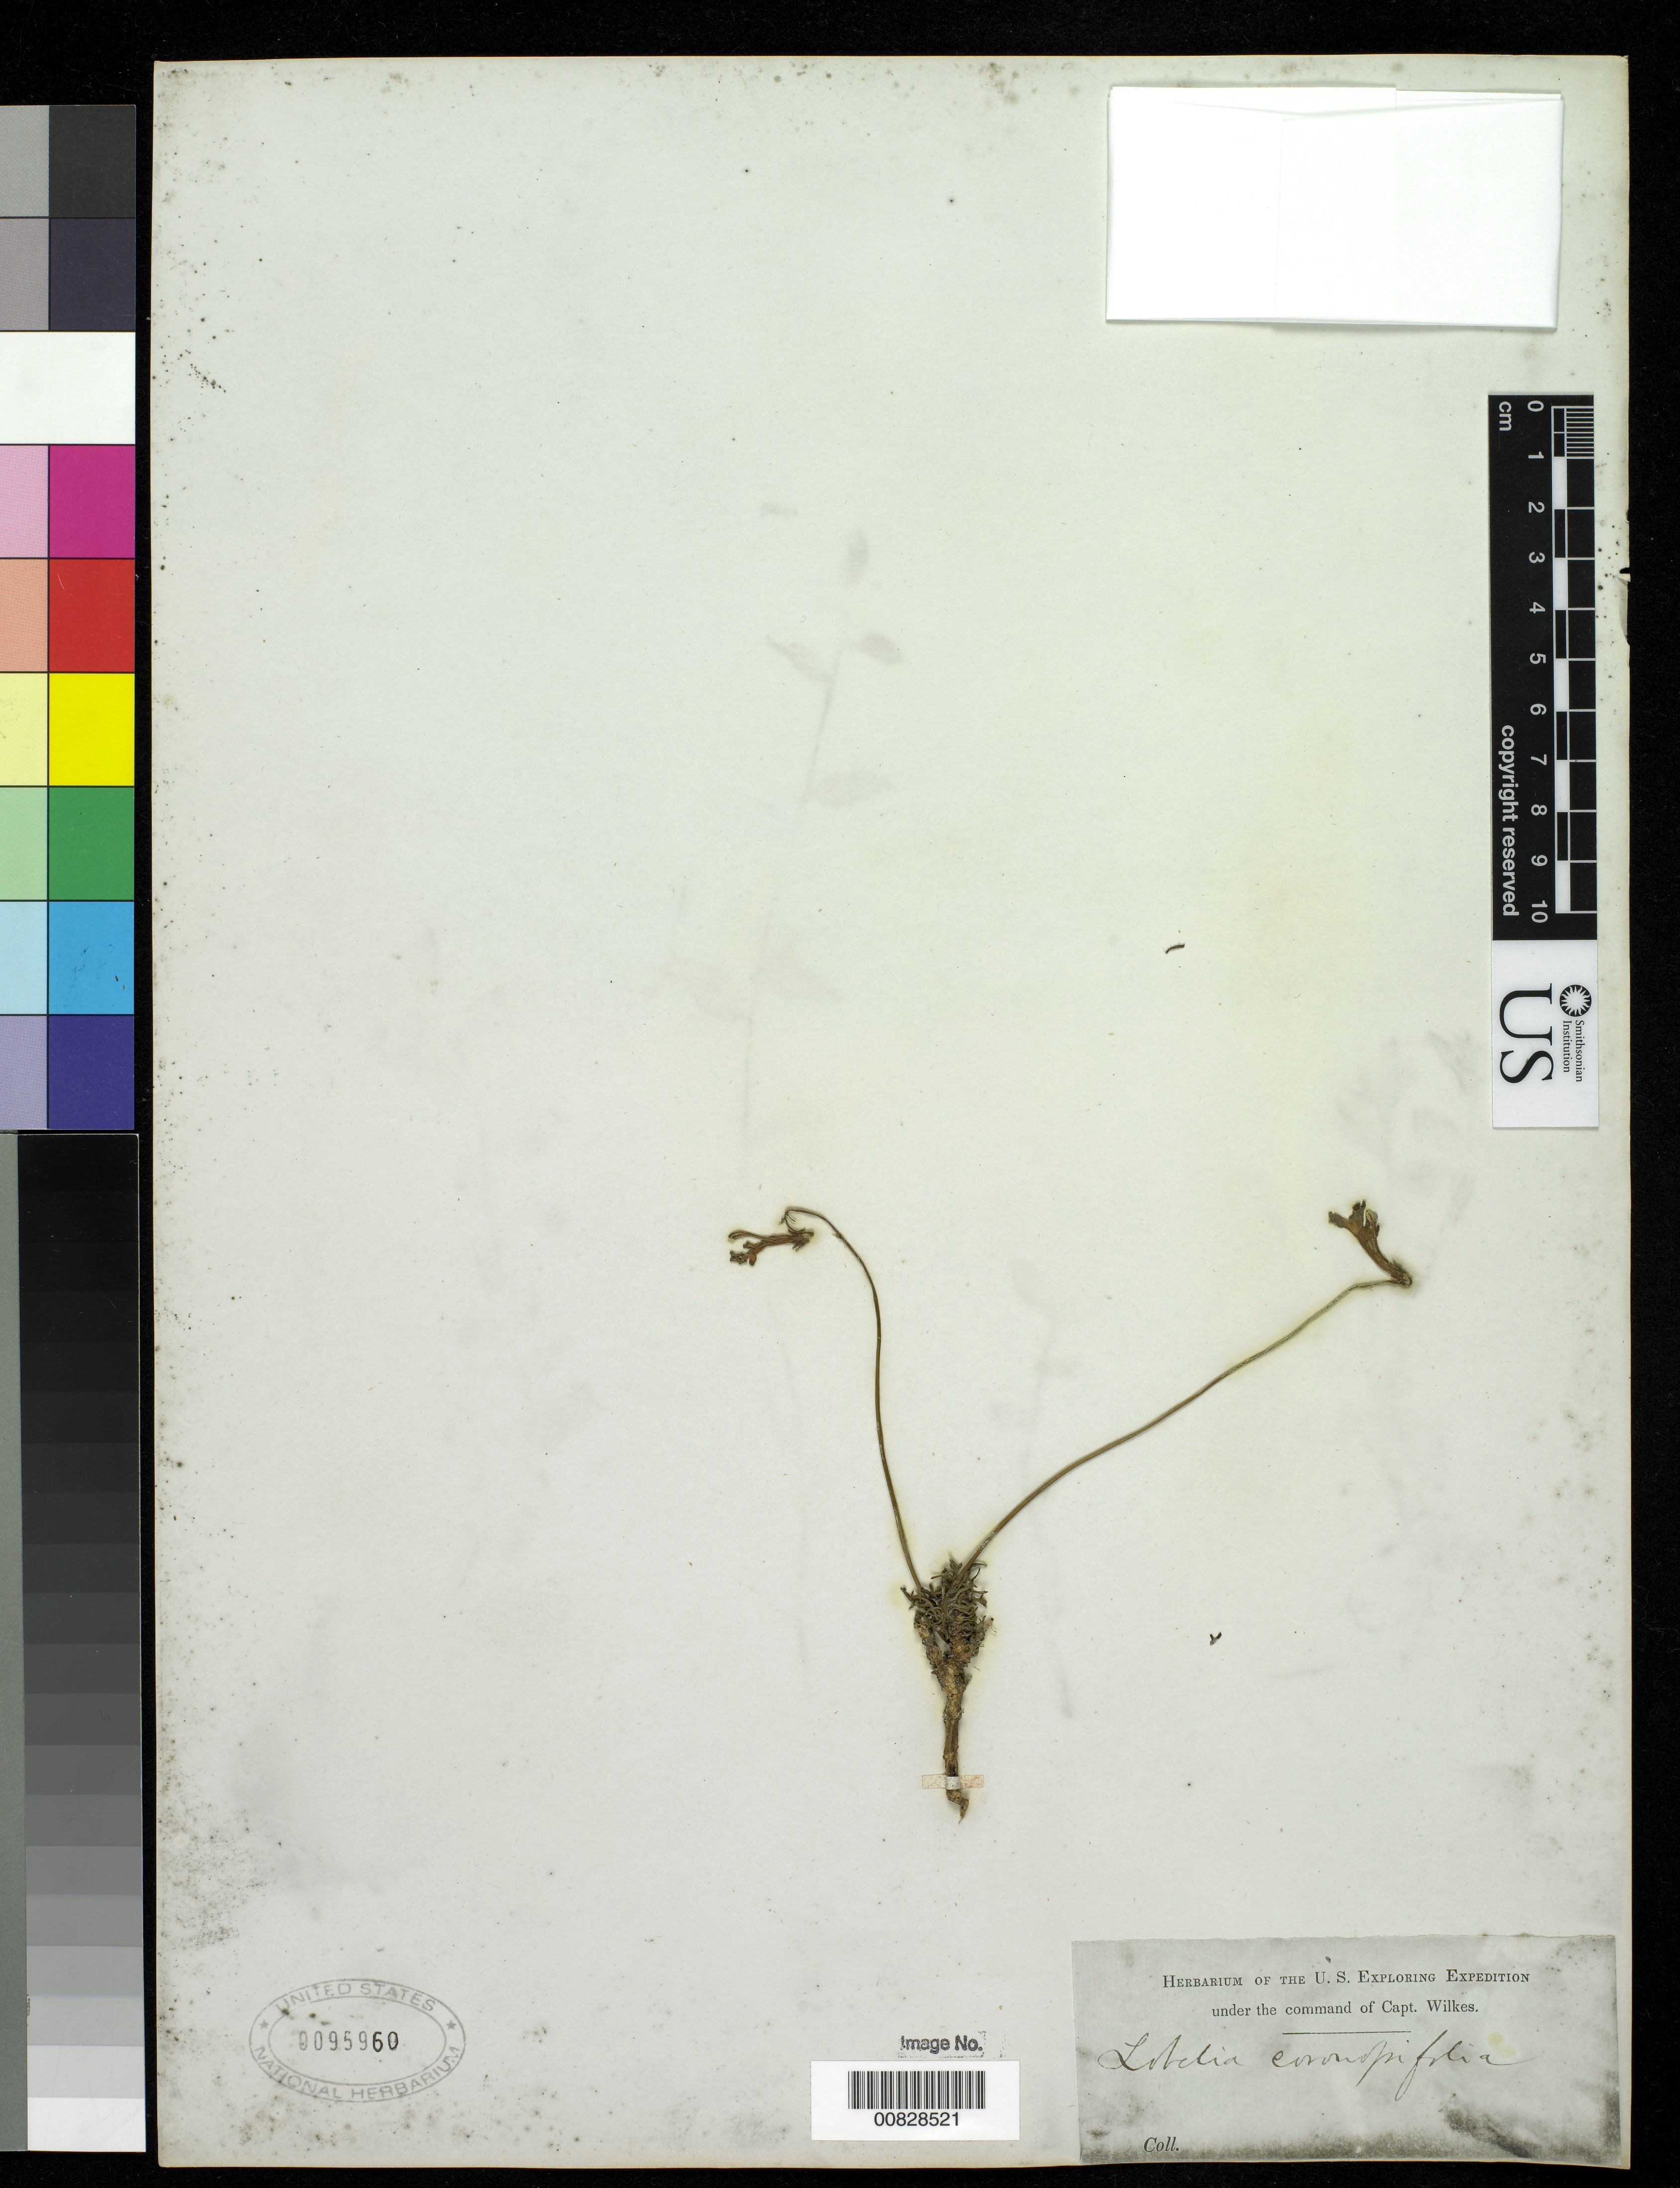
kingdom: Plantae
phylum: Tracheophyta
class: Magnoliopsida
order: Asterales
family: Campanulaceae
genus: Lobelia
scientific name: Lobelia coronopifolia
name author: L.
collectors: Wilkes Explor. Exped.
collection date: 1838/1842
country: South Africa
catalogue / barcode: US 95960